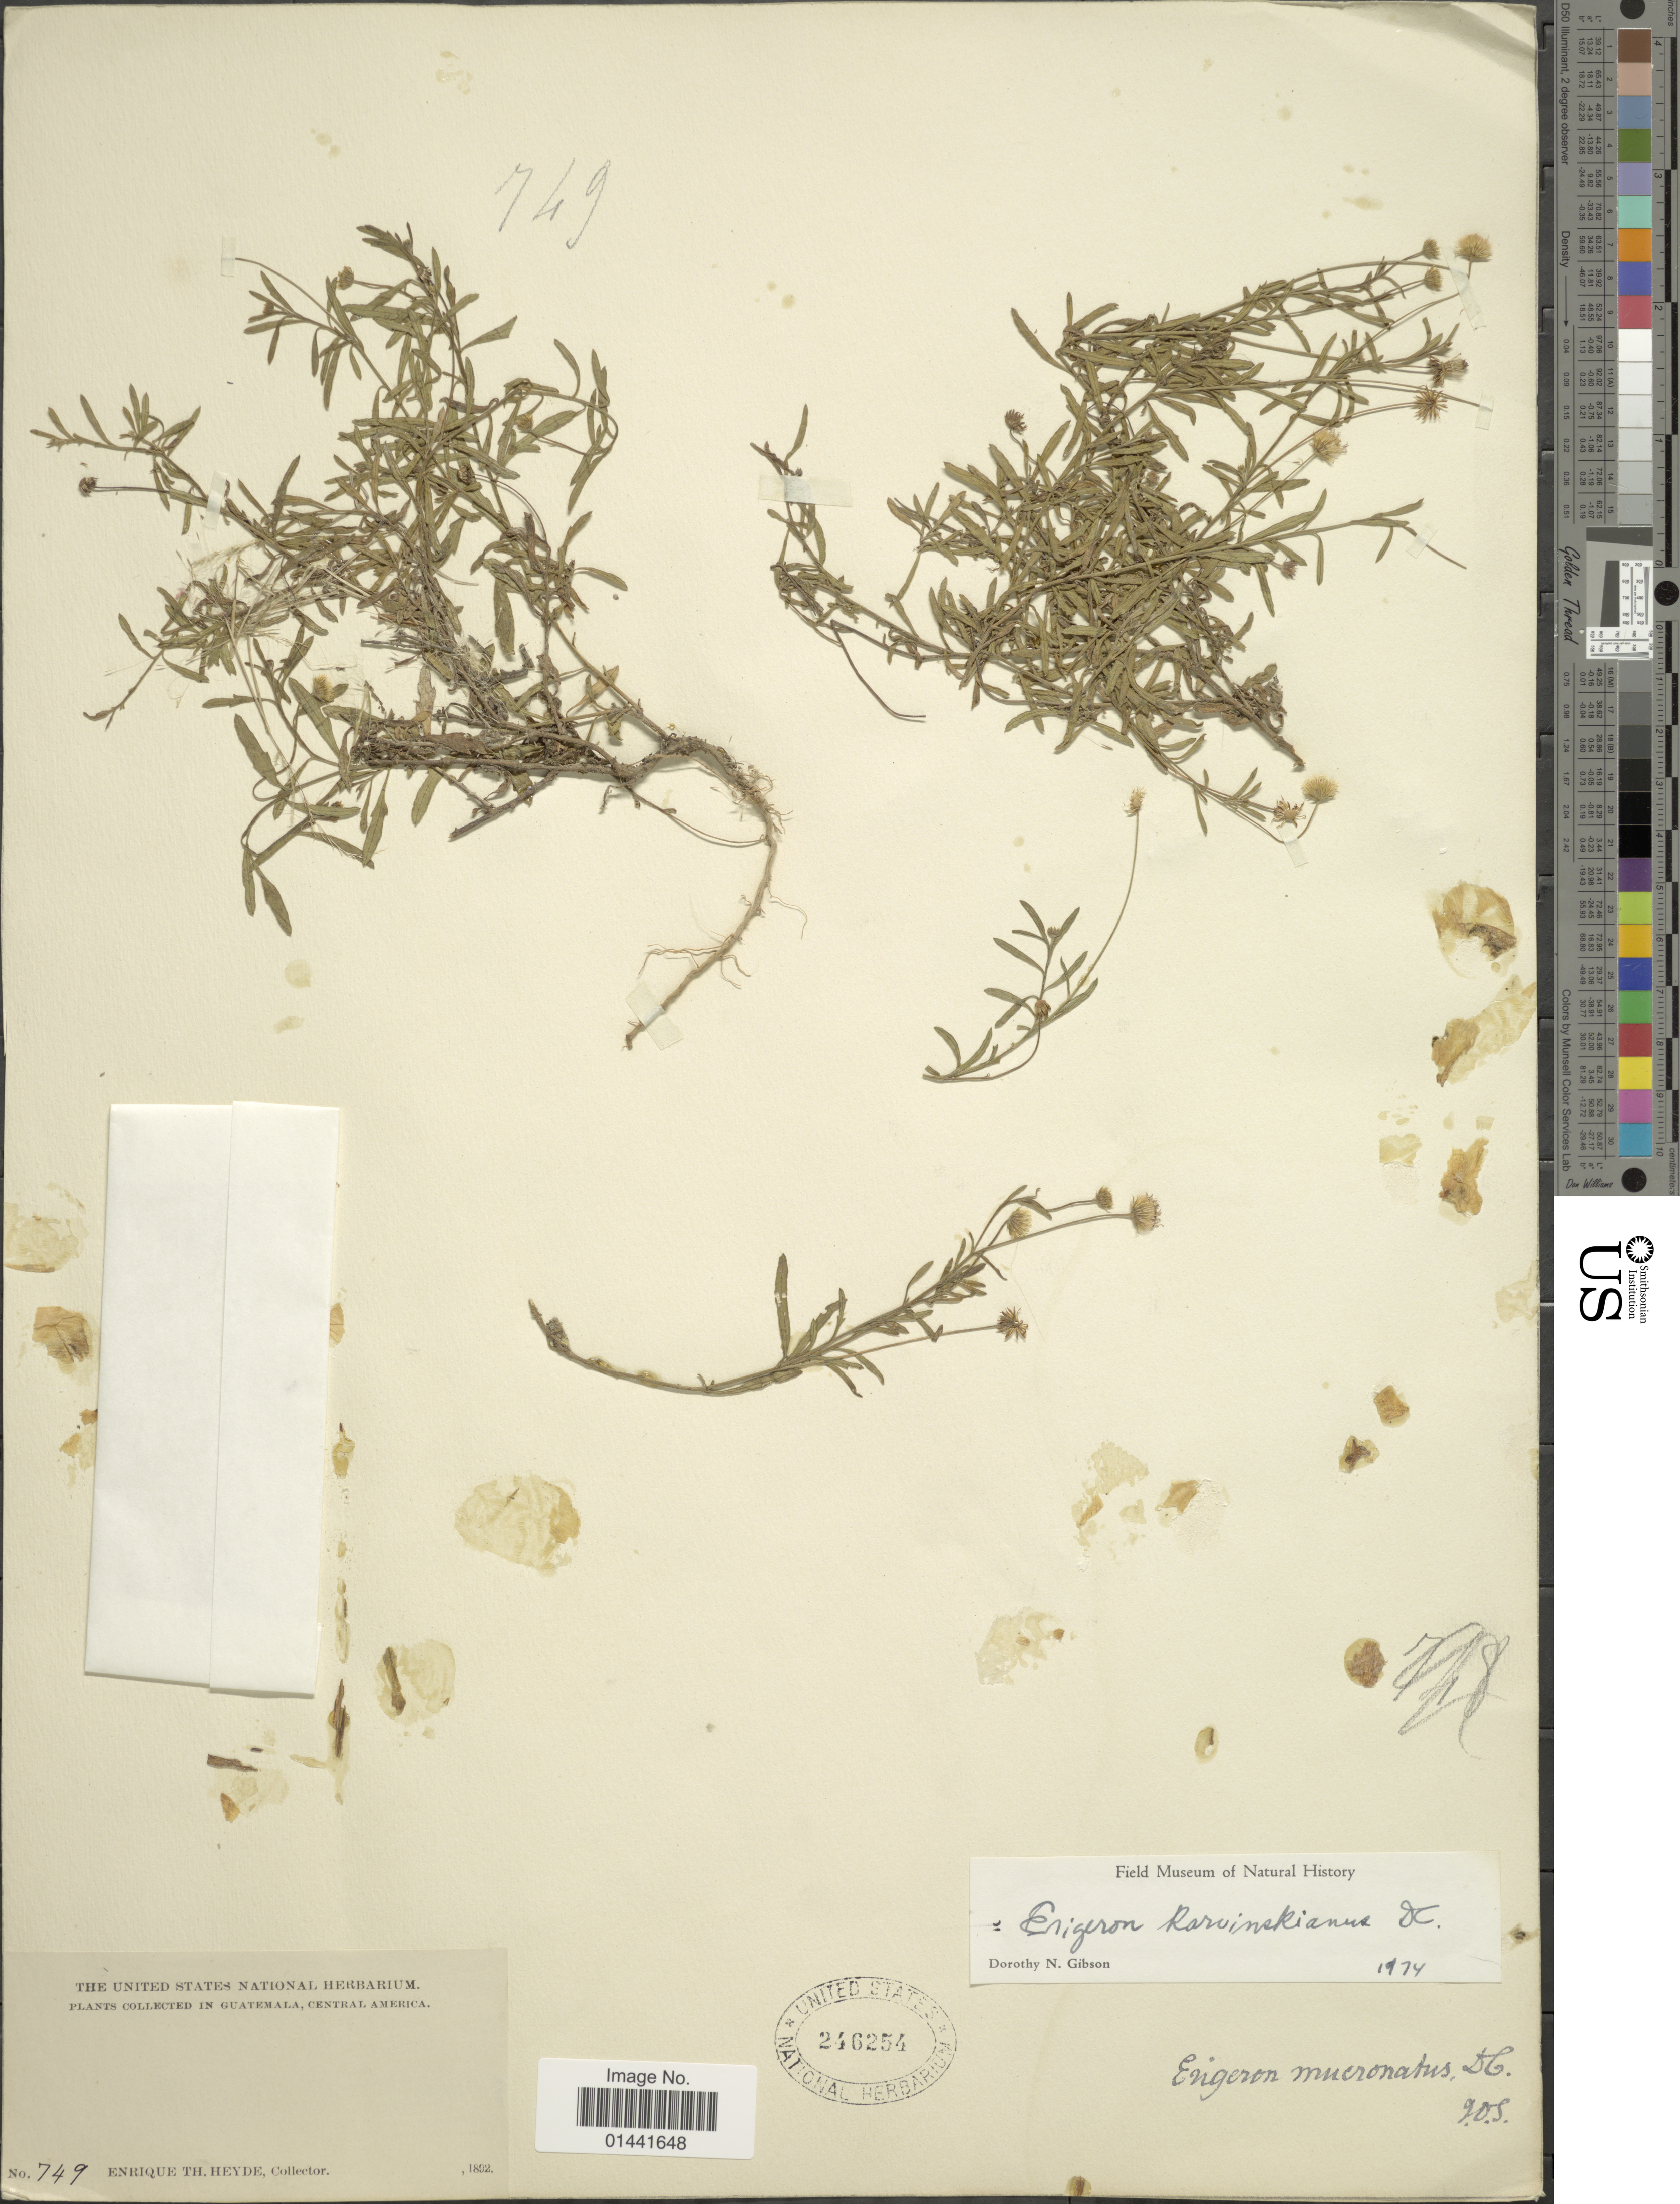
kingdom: Plantae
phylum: Tracheophyta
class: Magnoliopsida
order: Asterales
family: Asteraceae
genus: Erigeron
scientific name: Erigeron karvinskianus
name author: DC.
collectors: E. T. Heyde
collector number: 749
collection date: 1892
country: Guatemala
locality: Central America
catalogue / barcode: US 246254